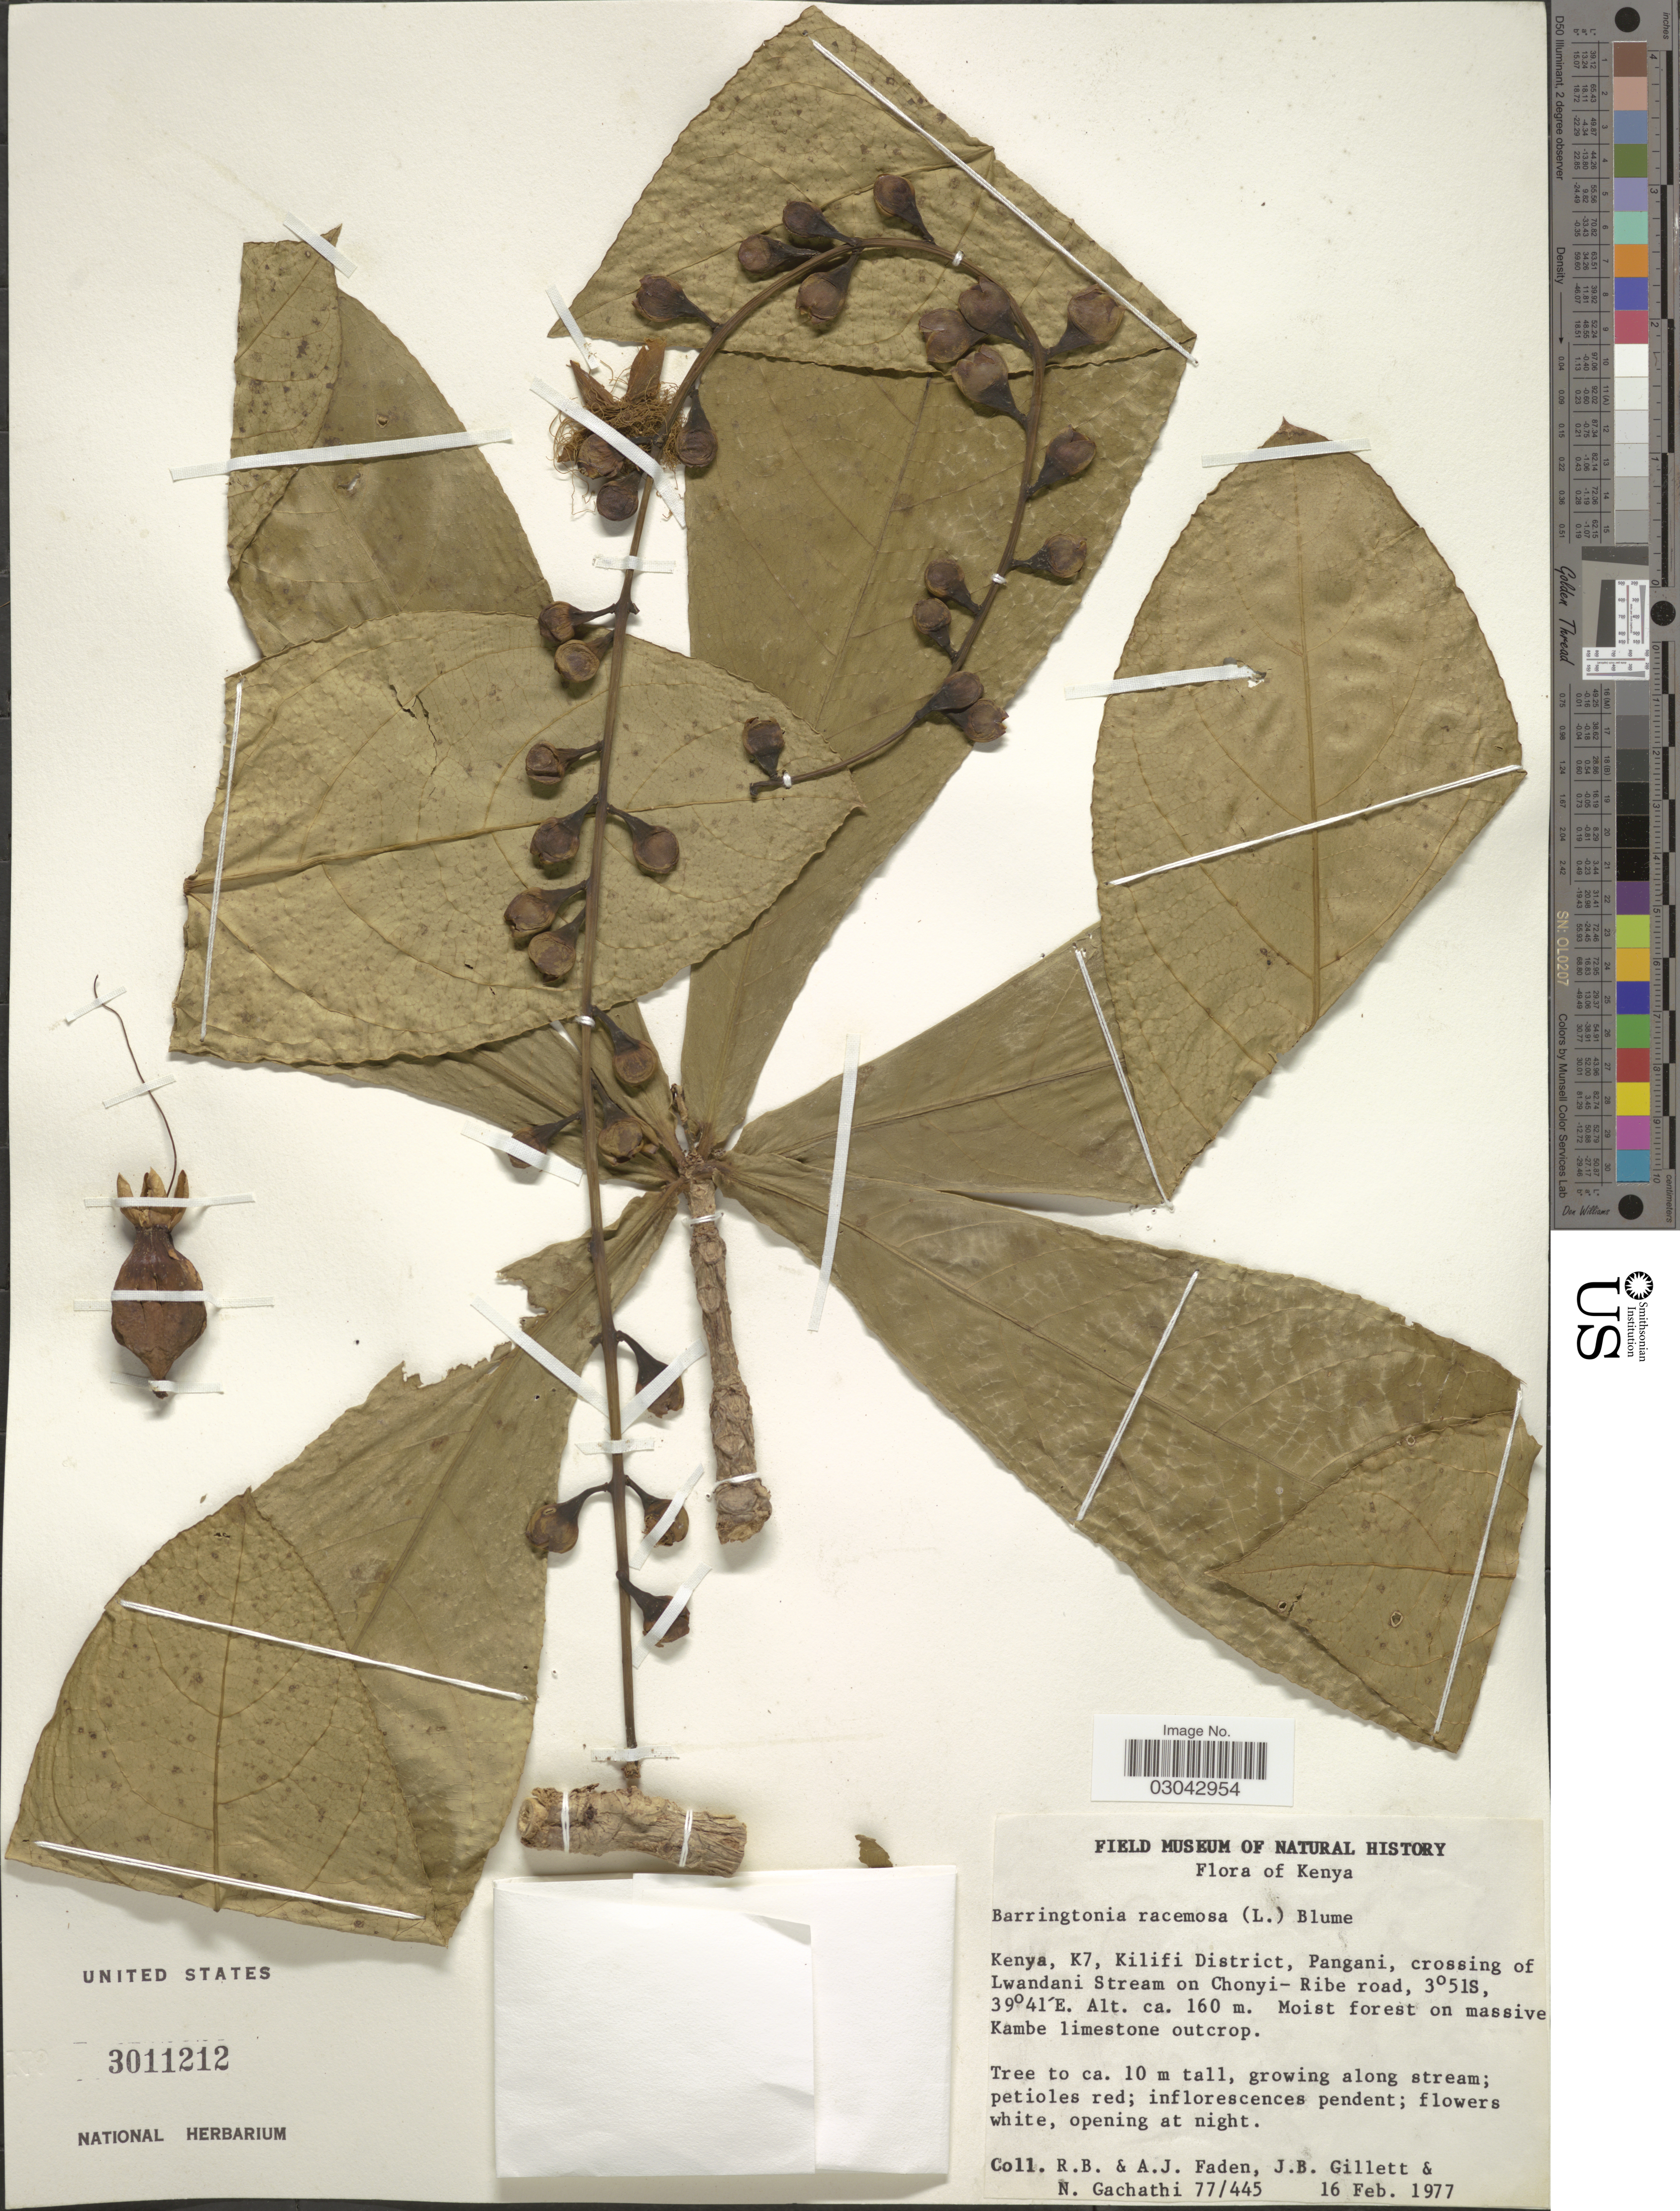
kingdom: Plantae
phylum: Tracheophyta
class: Magnoliopsida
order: Ericales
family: Lecythidaceae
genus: Barringtonia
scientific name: Barringtonia racemosa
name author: (L.) Spreng.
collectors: R. B. Faden, A. J. Faden, J. B. Gillett & N. Gachathi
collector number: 77/445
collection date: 1977-02-16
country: Kenya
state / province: Kilifi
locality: K7, Kilifi District, Pangani, crossing of Lwandani Stream on Chonyi-Ribe road.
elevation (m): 160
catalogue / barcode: US 3011212